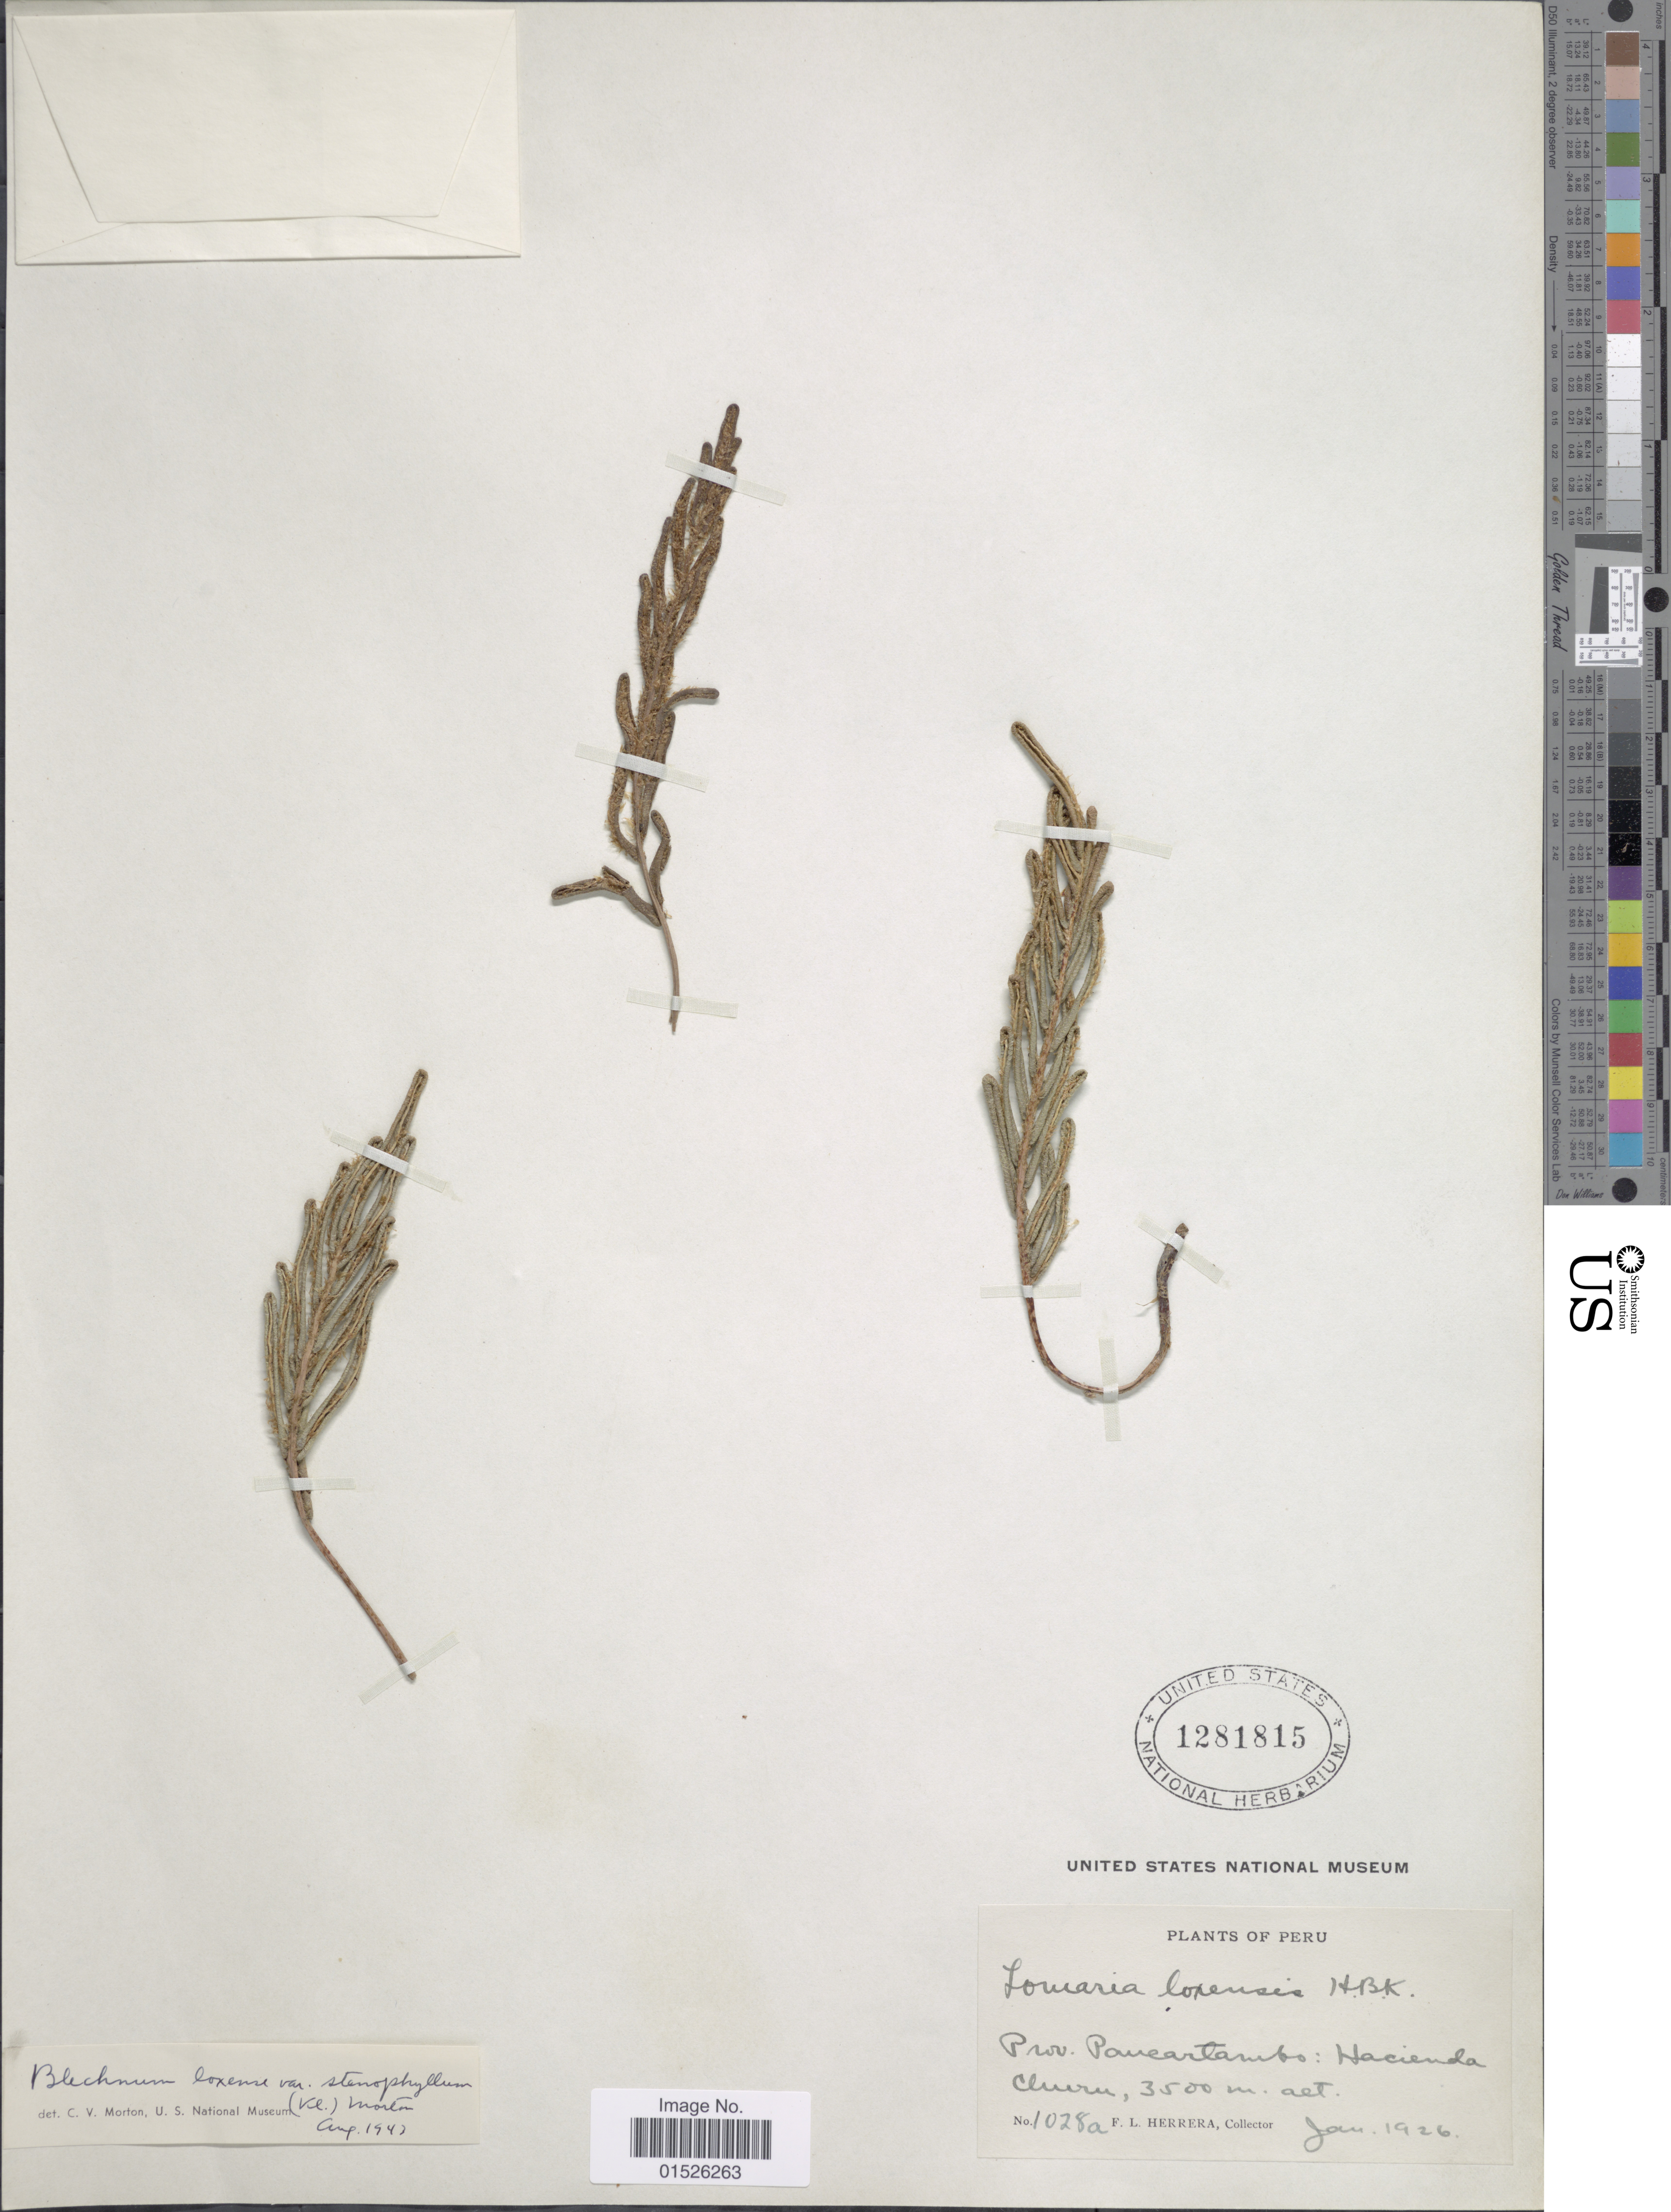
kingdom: Plantae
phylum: Tracheophyta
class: Polypodiopsida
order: Polypodiales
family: Blechnaceae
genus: Blechnum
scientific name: Blechnum loxense var. loxense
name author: (Kunth) Hook. ex Salomon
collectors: F. L. Herrera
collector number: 1028a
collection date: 1926-01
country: Peru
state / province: Cusco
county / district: Paucartambo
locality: Hacienda Churu.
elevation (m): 3500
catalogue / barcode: US 1281815